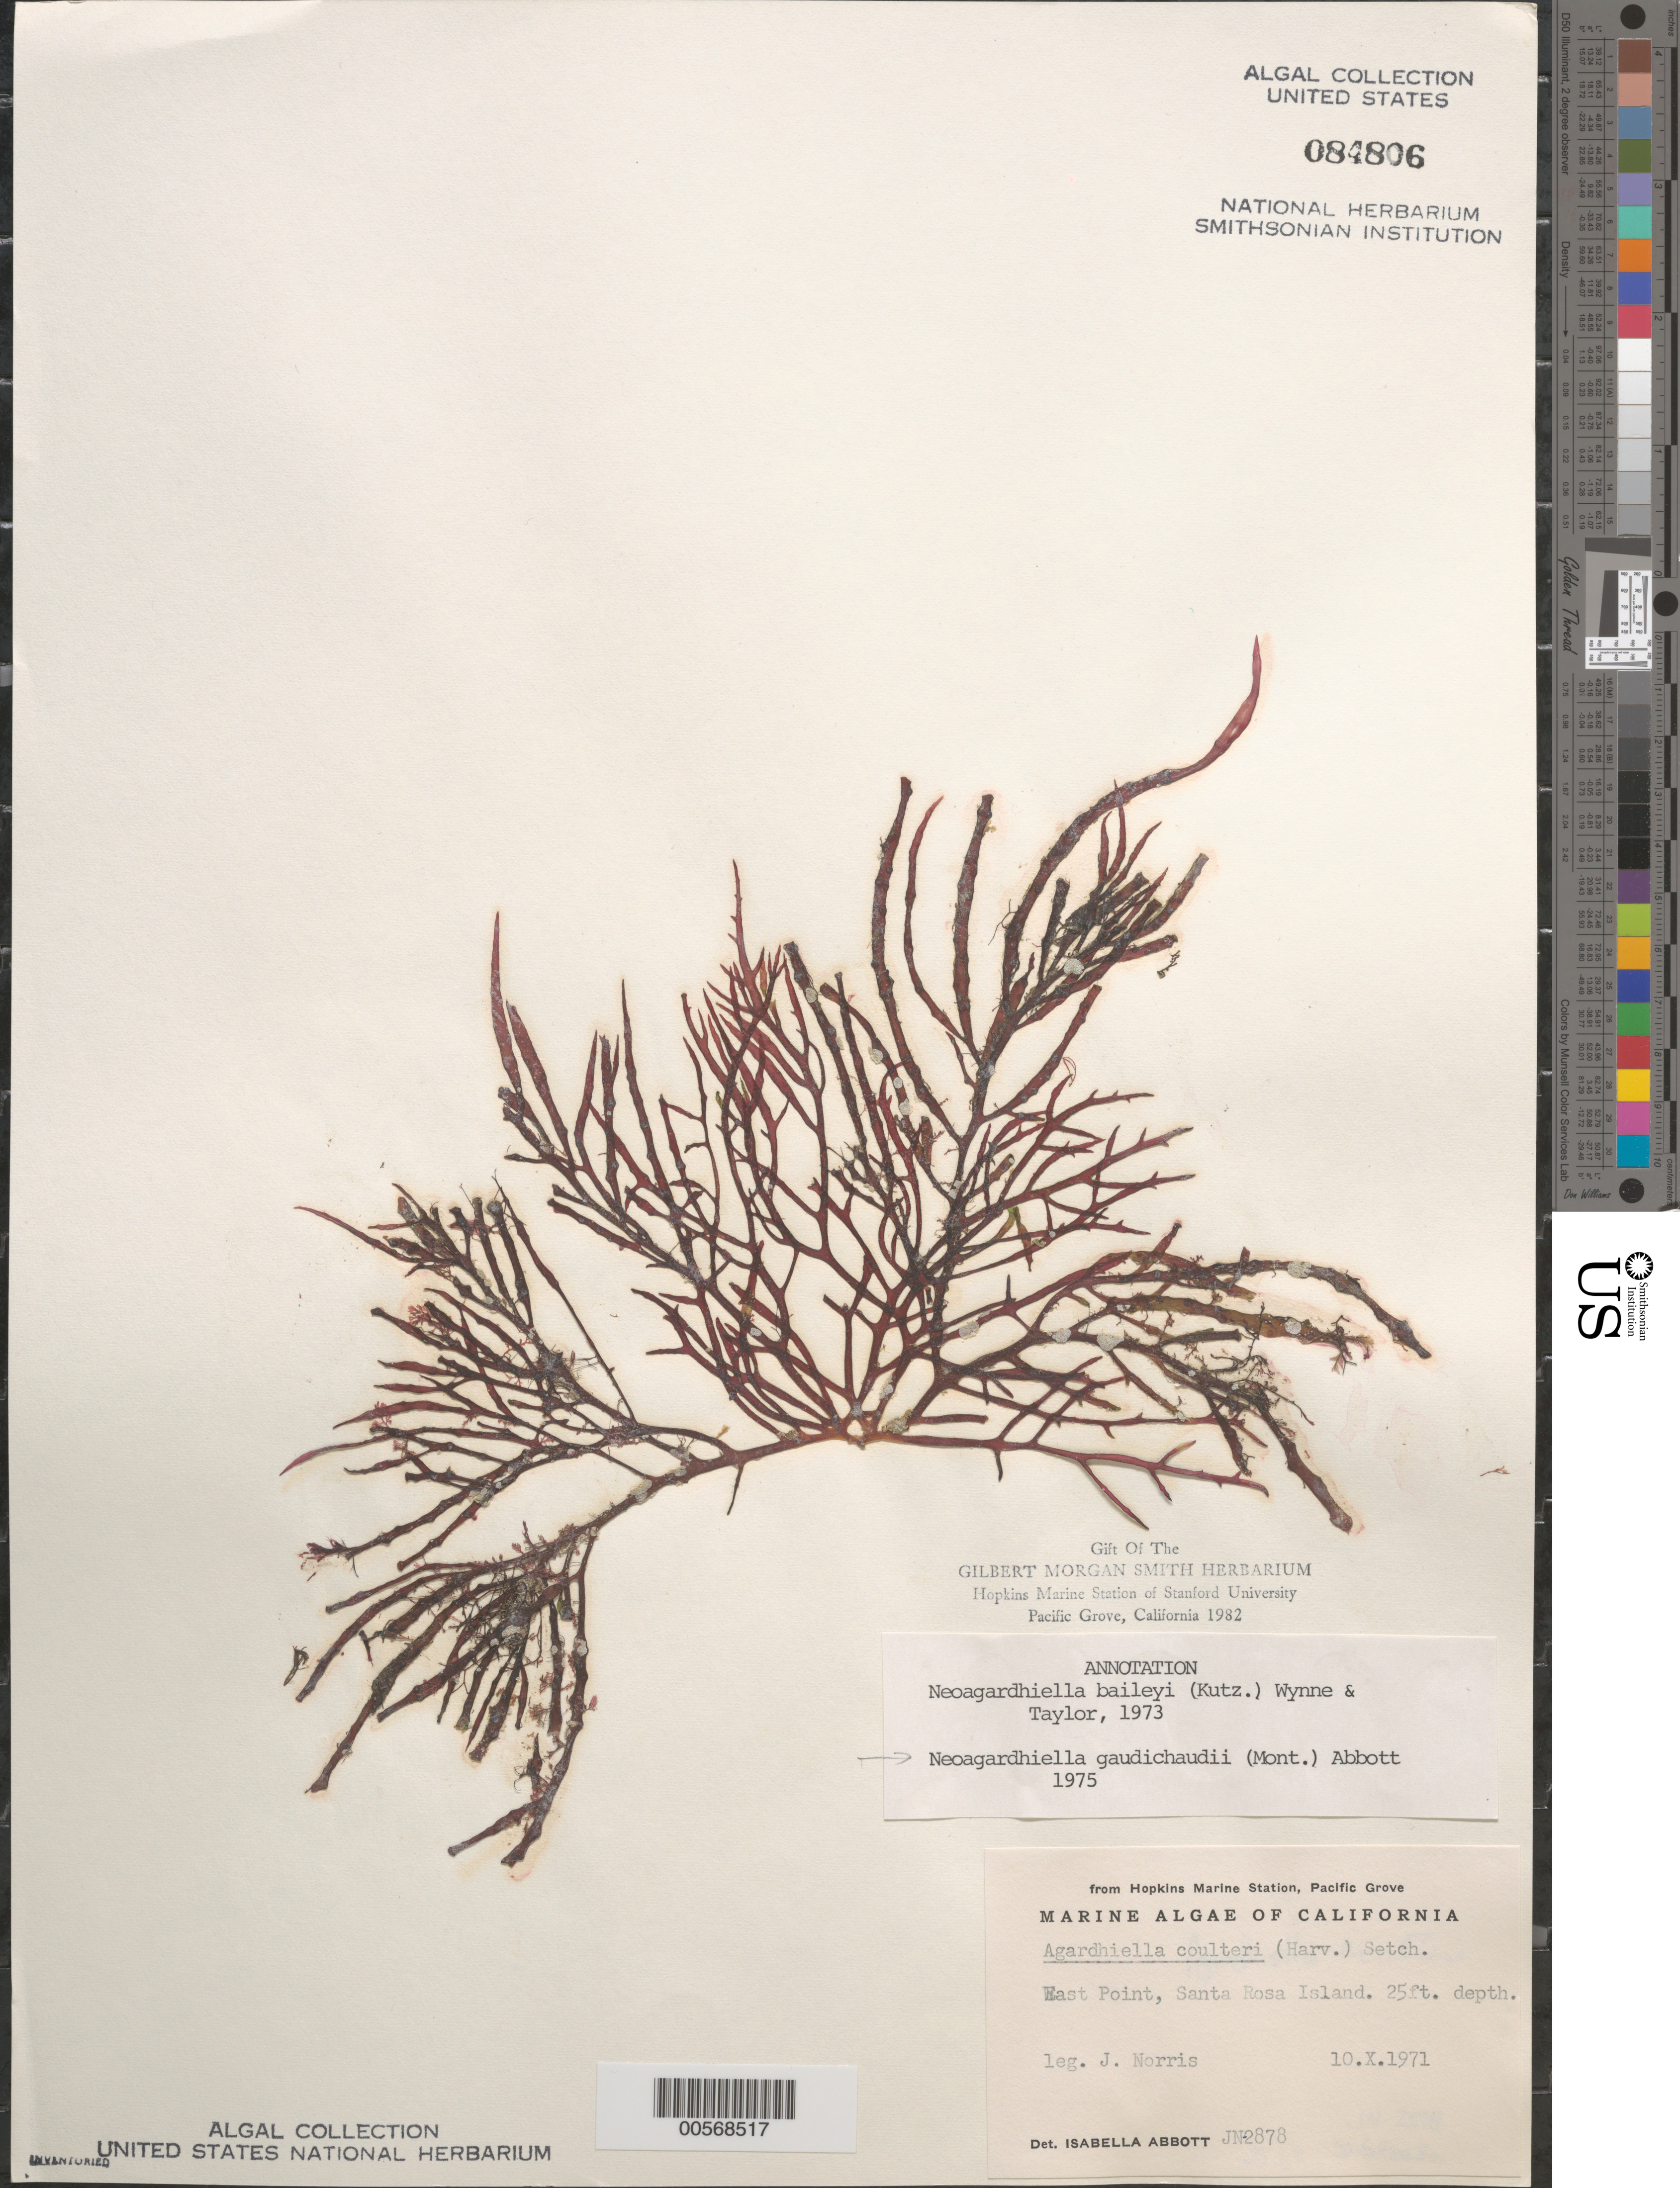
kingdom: Plantae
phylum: Rhodophyta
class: Florideophyceae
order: Gigartinales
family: Solieriaceae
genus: Sarcodiotheca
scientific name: Sarcodiotheca gaudichaudii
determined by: Algae name updating Project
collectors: J. N. Norris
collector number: JN-2878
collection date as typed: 10 Oct 1971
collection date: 1971-10-10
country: United States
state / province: California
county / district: Santa Barbara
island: Santa Rosa Island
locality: East Point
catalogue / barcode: US 84806